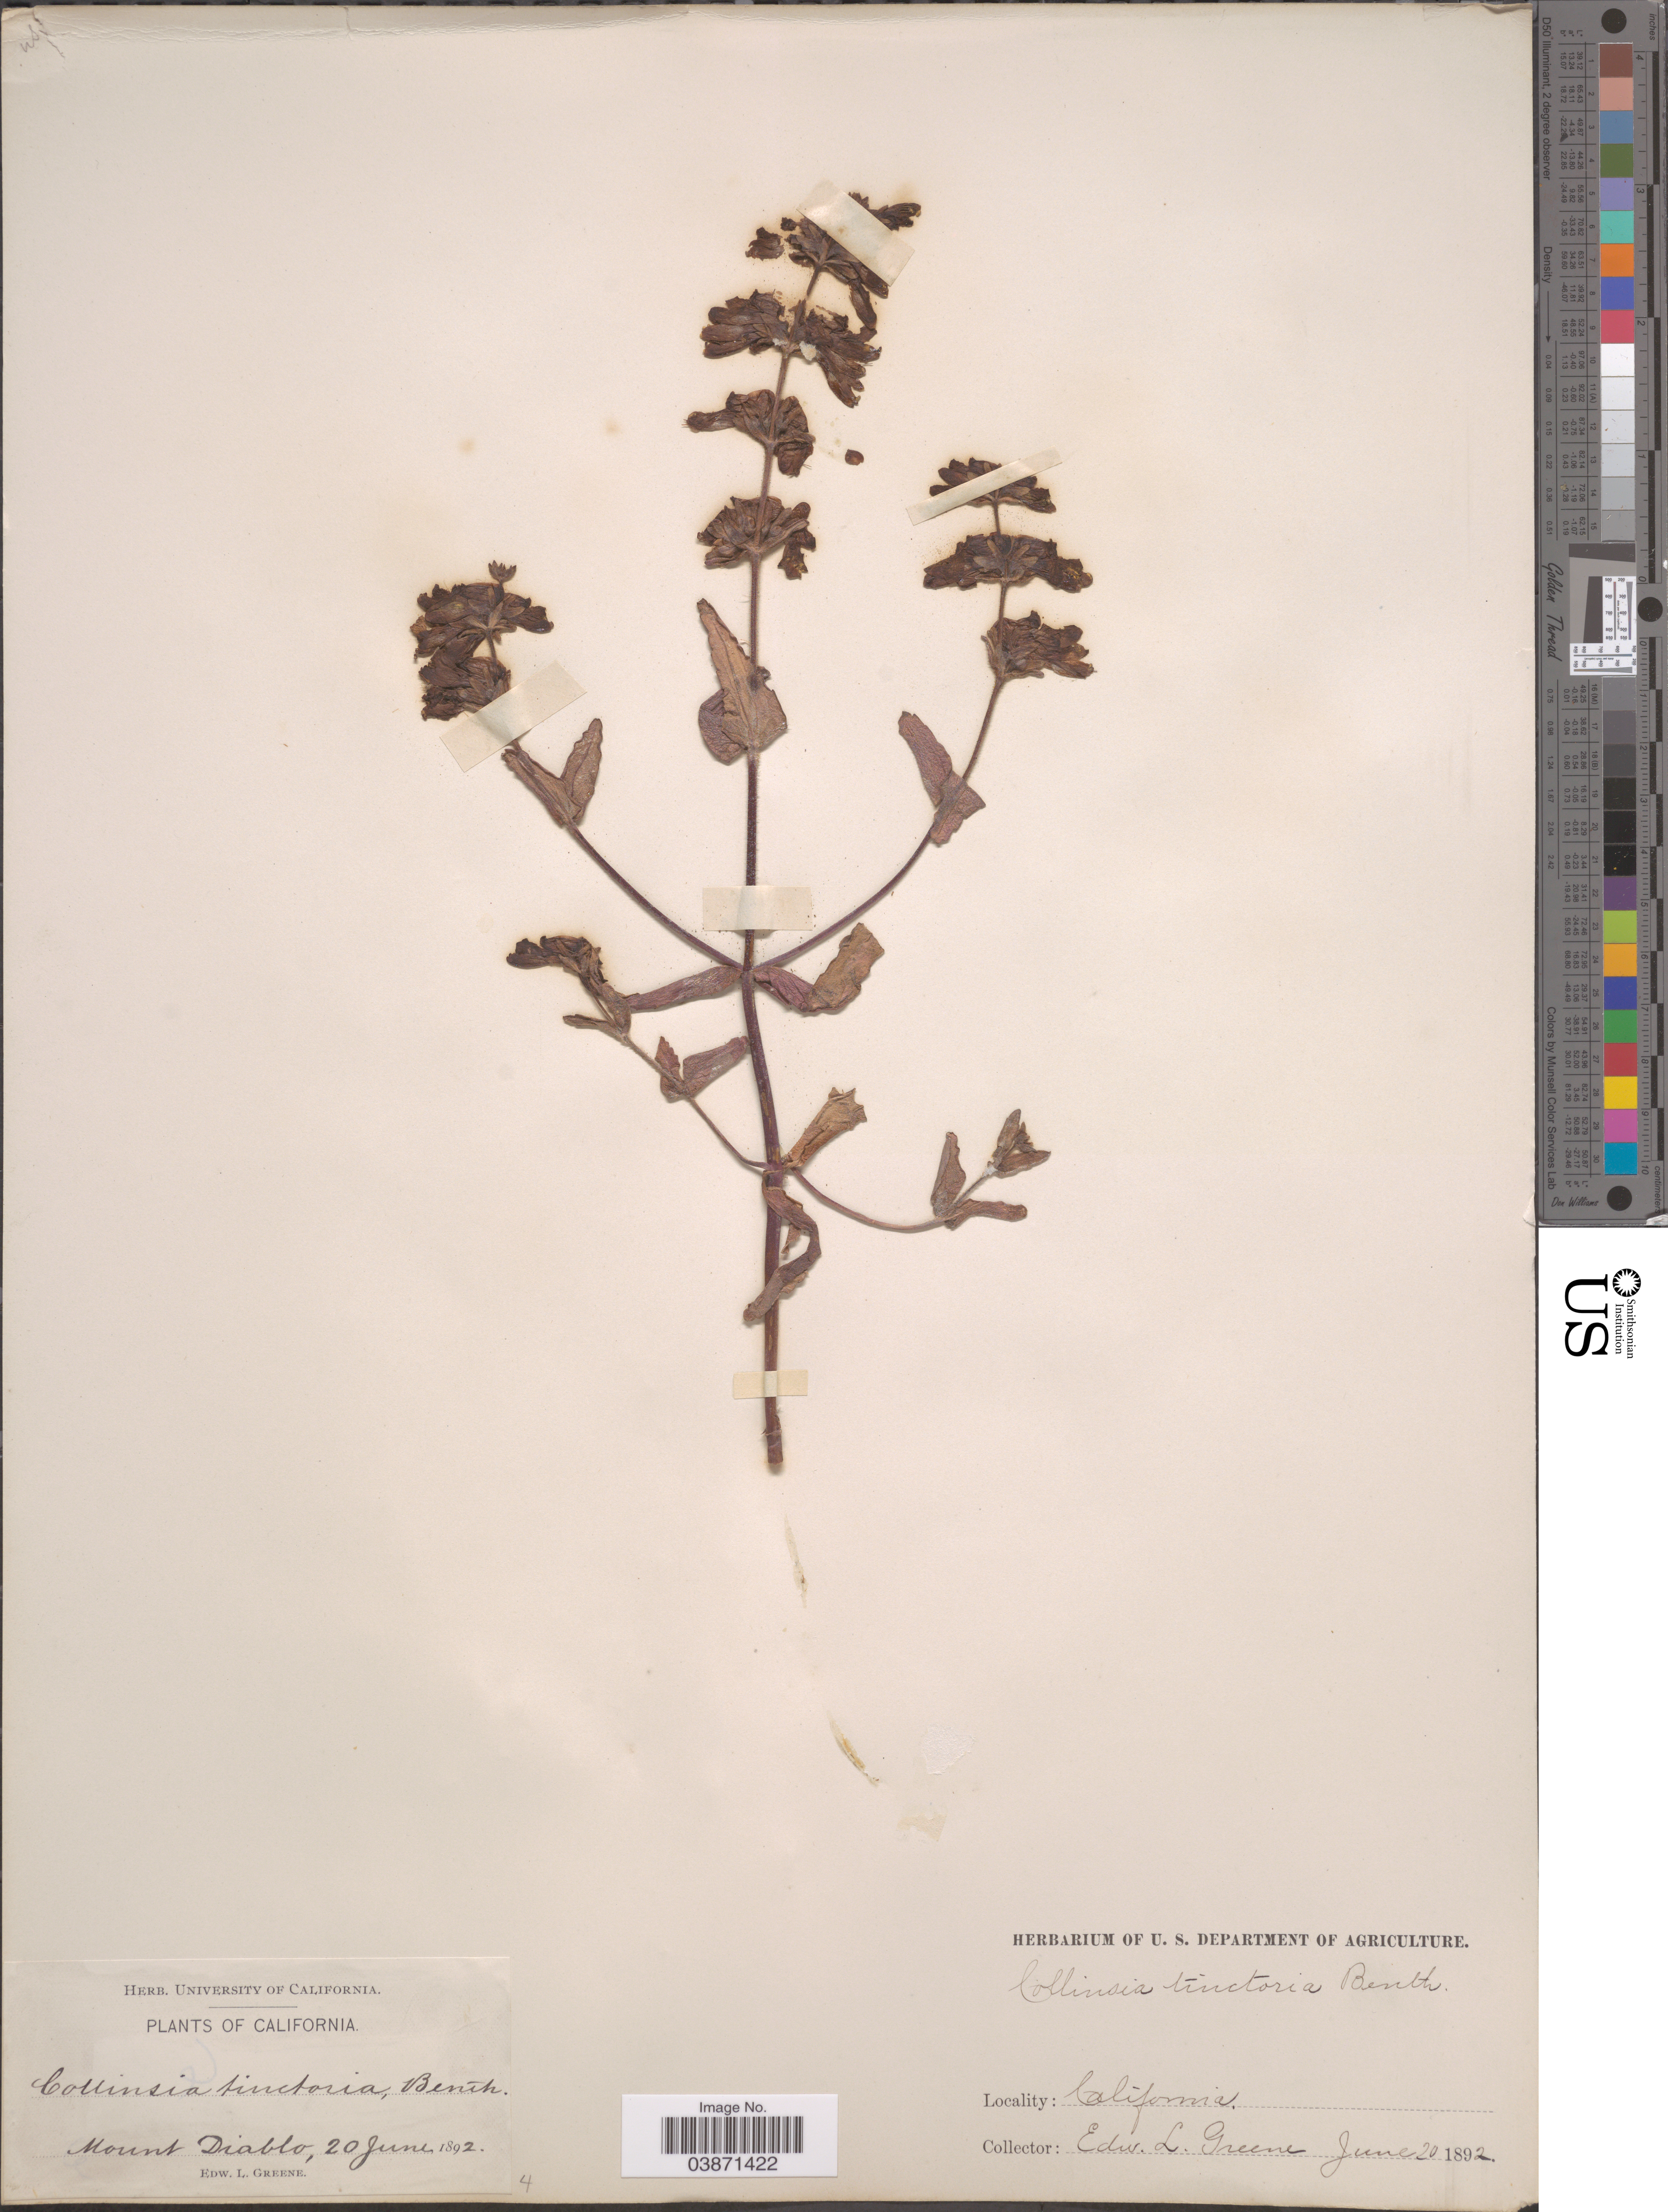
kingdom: Plantae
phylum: Tracheophyta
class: Magnoliopsida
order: Lamiales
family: Plantaginaceae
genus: Collinsia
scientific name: Collinsia tinctoria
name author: Hartw. ex Benth.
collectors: E. L. Greene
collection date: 1892-06-20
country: United States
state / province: California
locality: Mount Diablo.